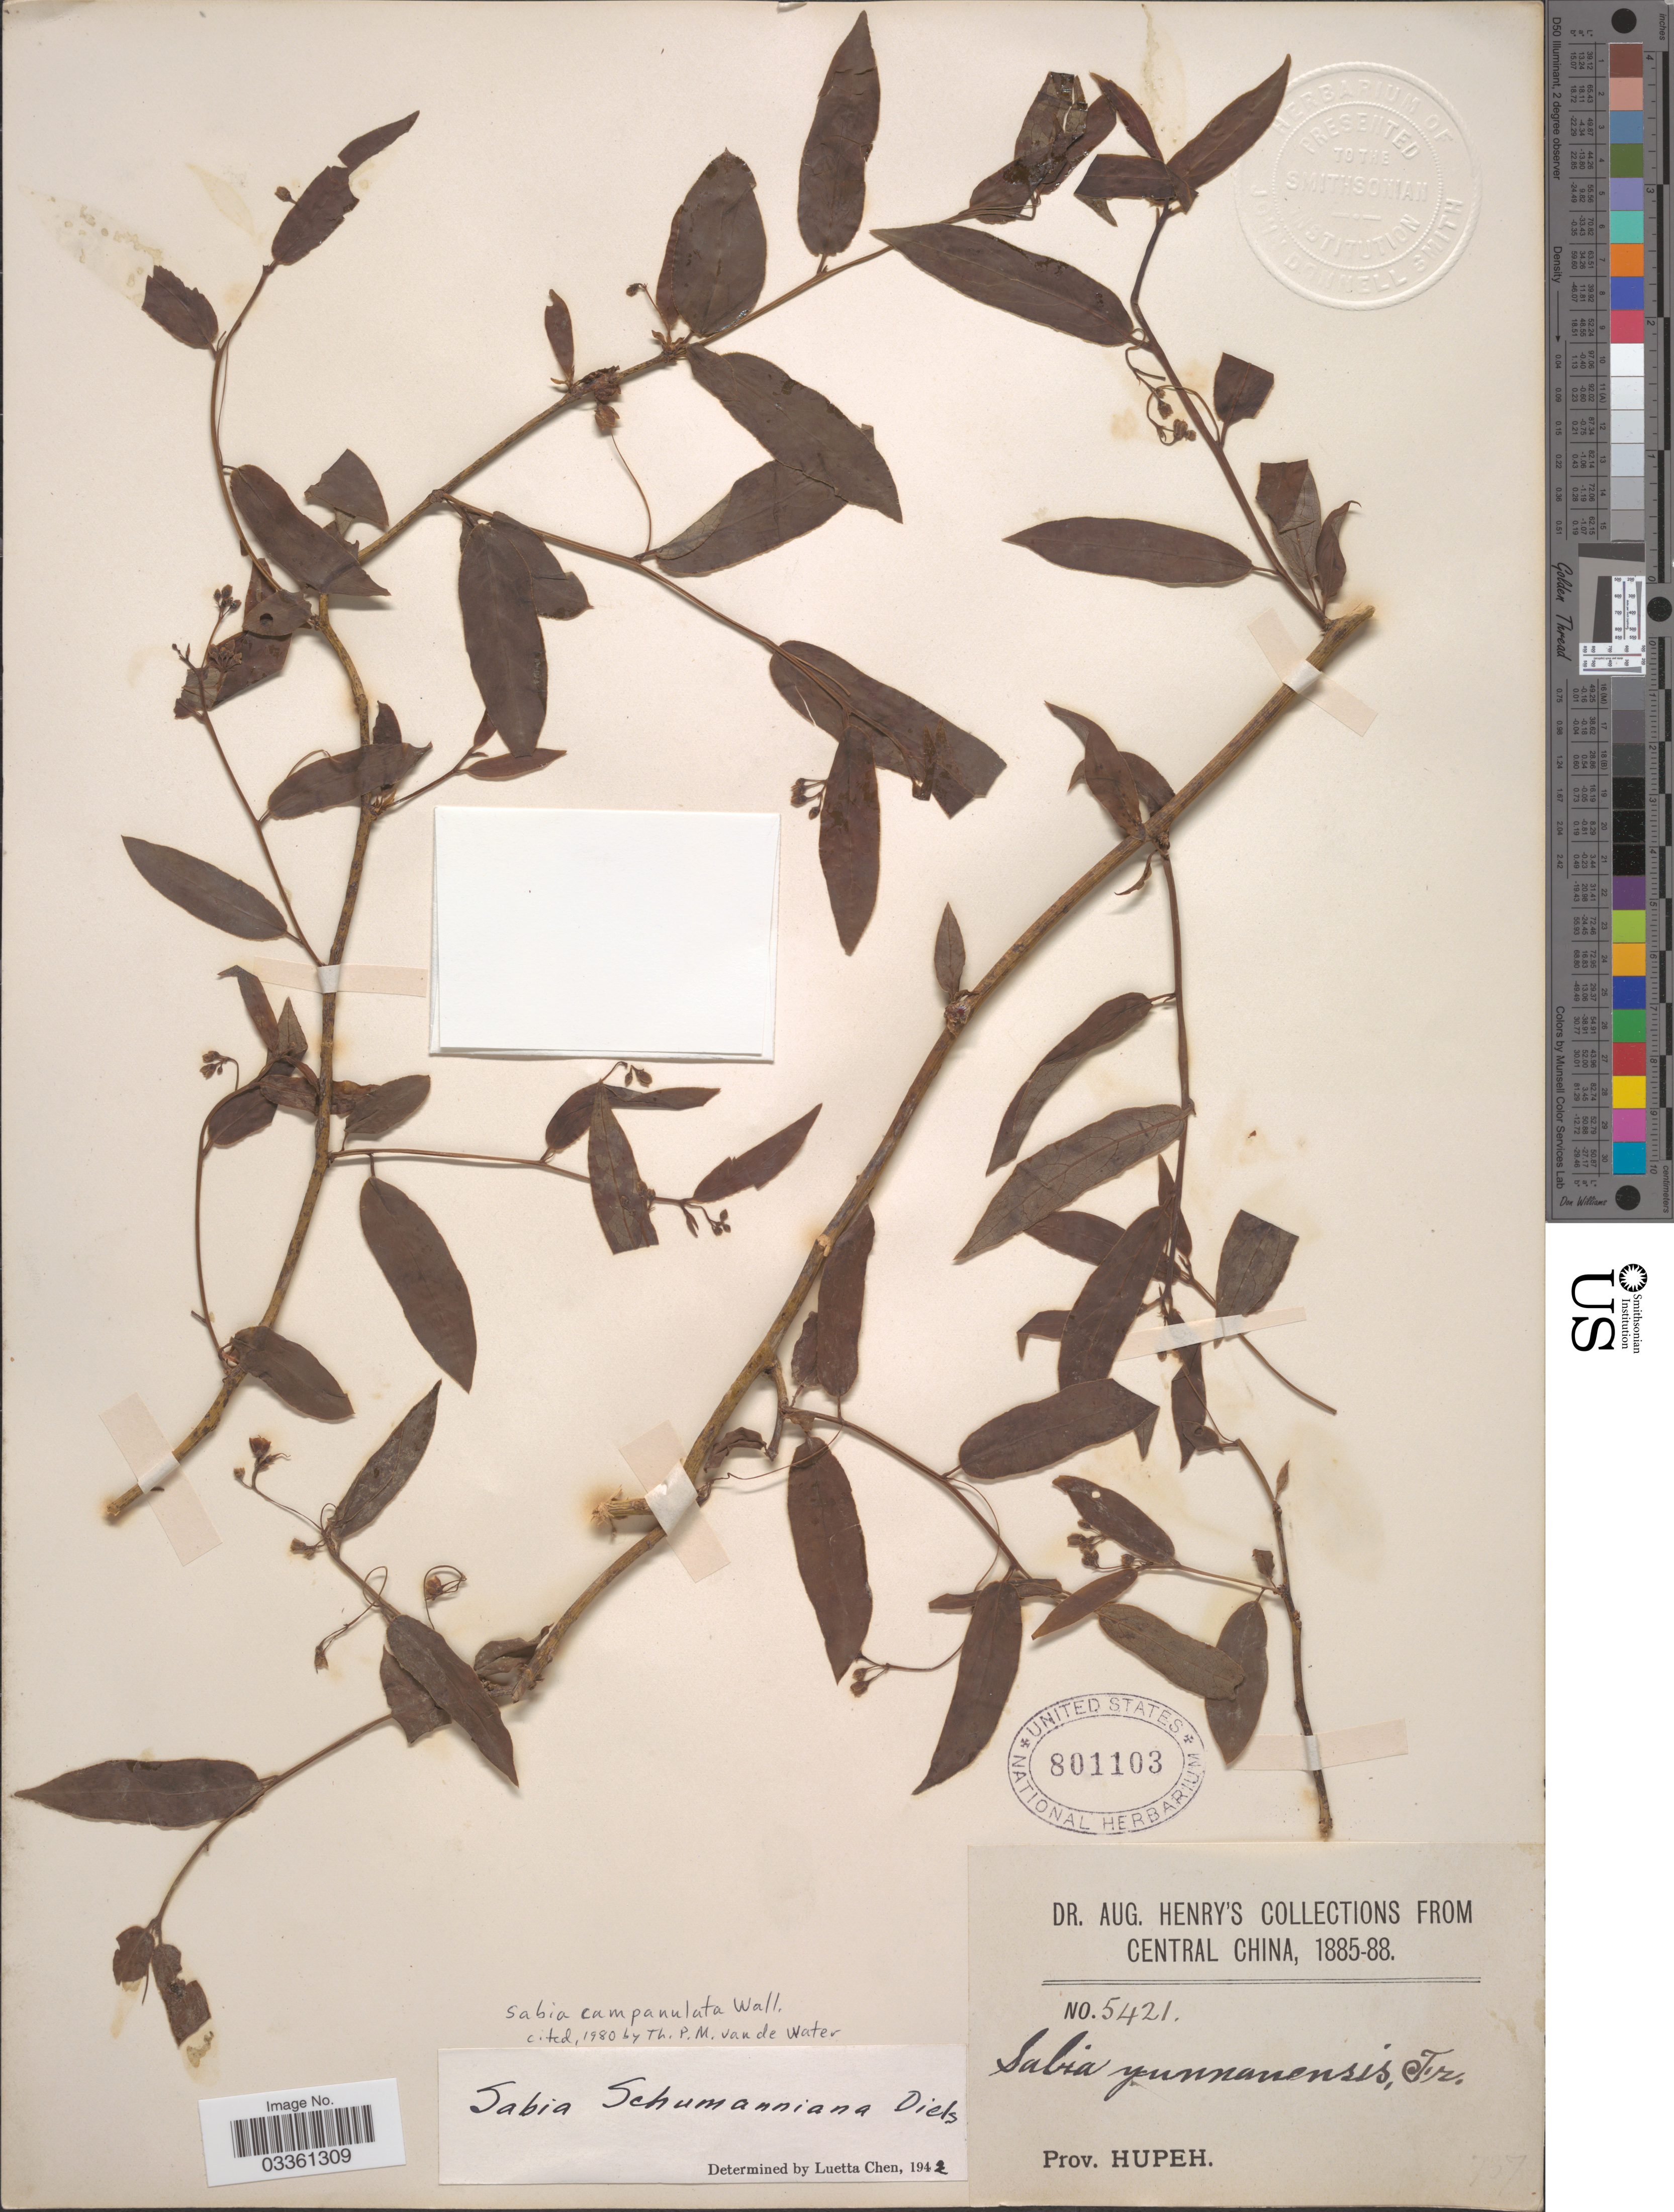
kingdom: Plantae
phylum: Tracheophyta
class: Magnoliopsida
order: Proteales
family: Sabiaceae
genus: Sabia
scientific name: Sabia campanulata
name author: Wall.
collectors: A. Henry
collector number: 5421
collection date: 1885/1888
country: China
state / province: Hubei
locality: Central China, Prov. Hupeh.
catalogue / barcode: US 801103